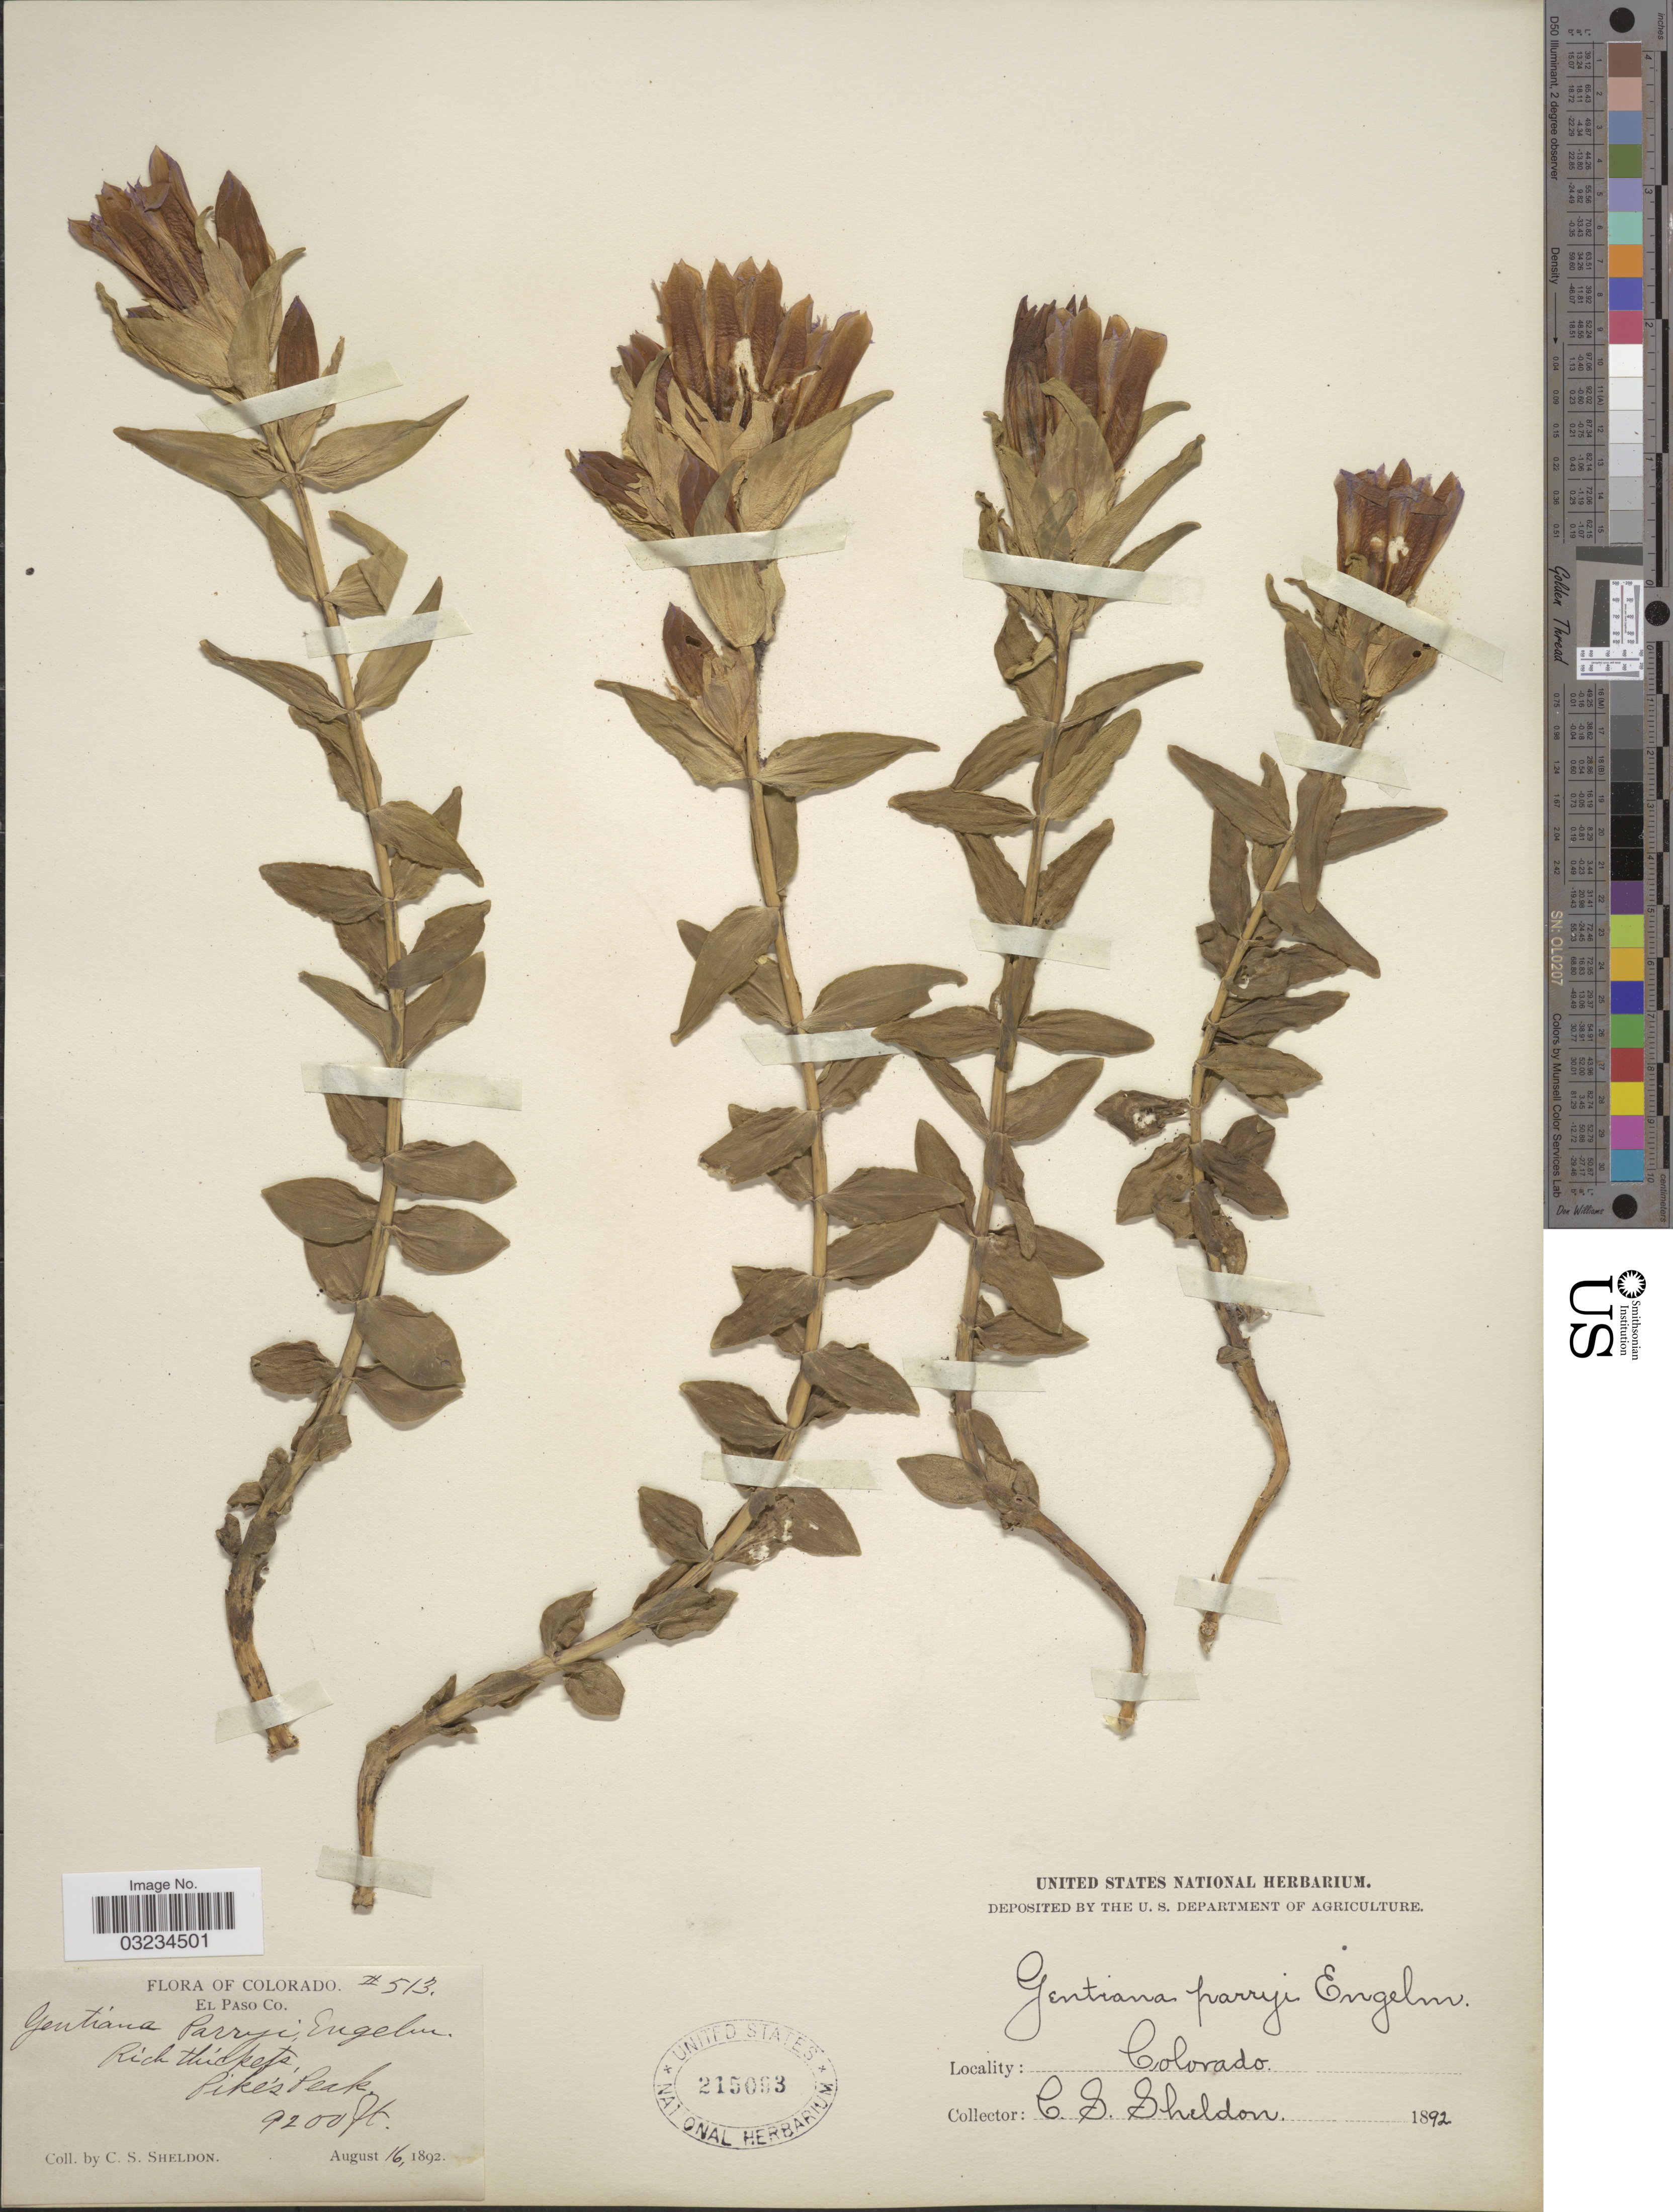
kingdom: Plantae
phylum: Tracheophyta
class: Magnoliopsida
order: Gentianales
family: Gentianaceae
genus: Gentiana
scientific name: Gentiana parryi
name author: Engelm.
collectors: C. S. Sheldon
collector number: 513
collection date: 1892-08-16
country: United States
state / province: Colorado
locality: El Paso Co. Pike's Peak.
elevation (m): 2804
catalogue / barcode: US 215093